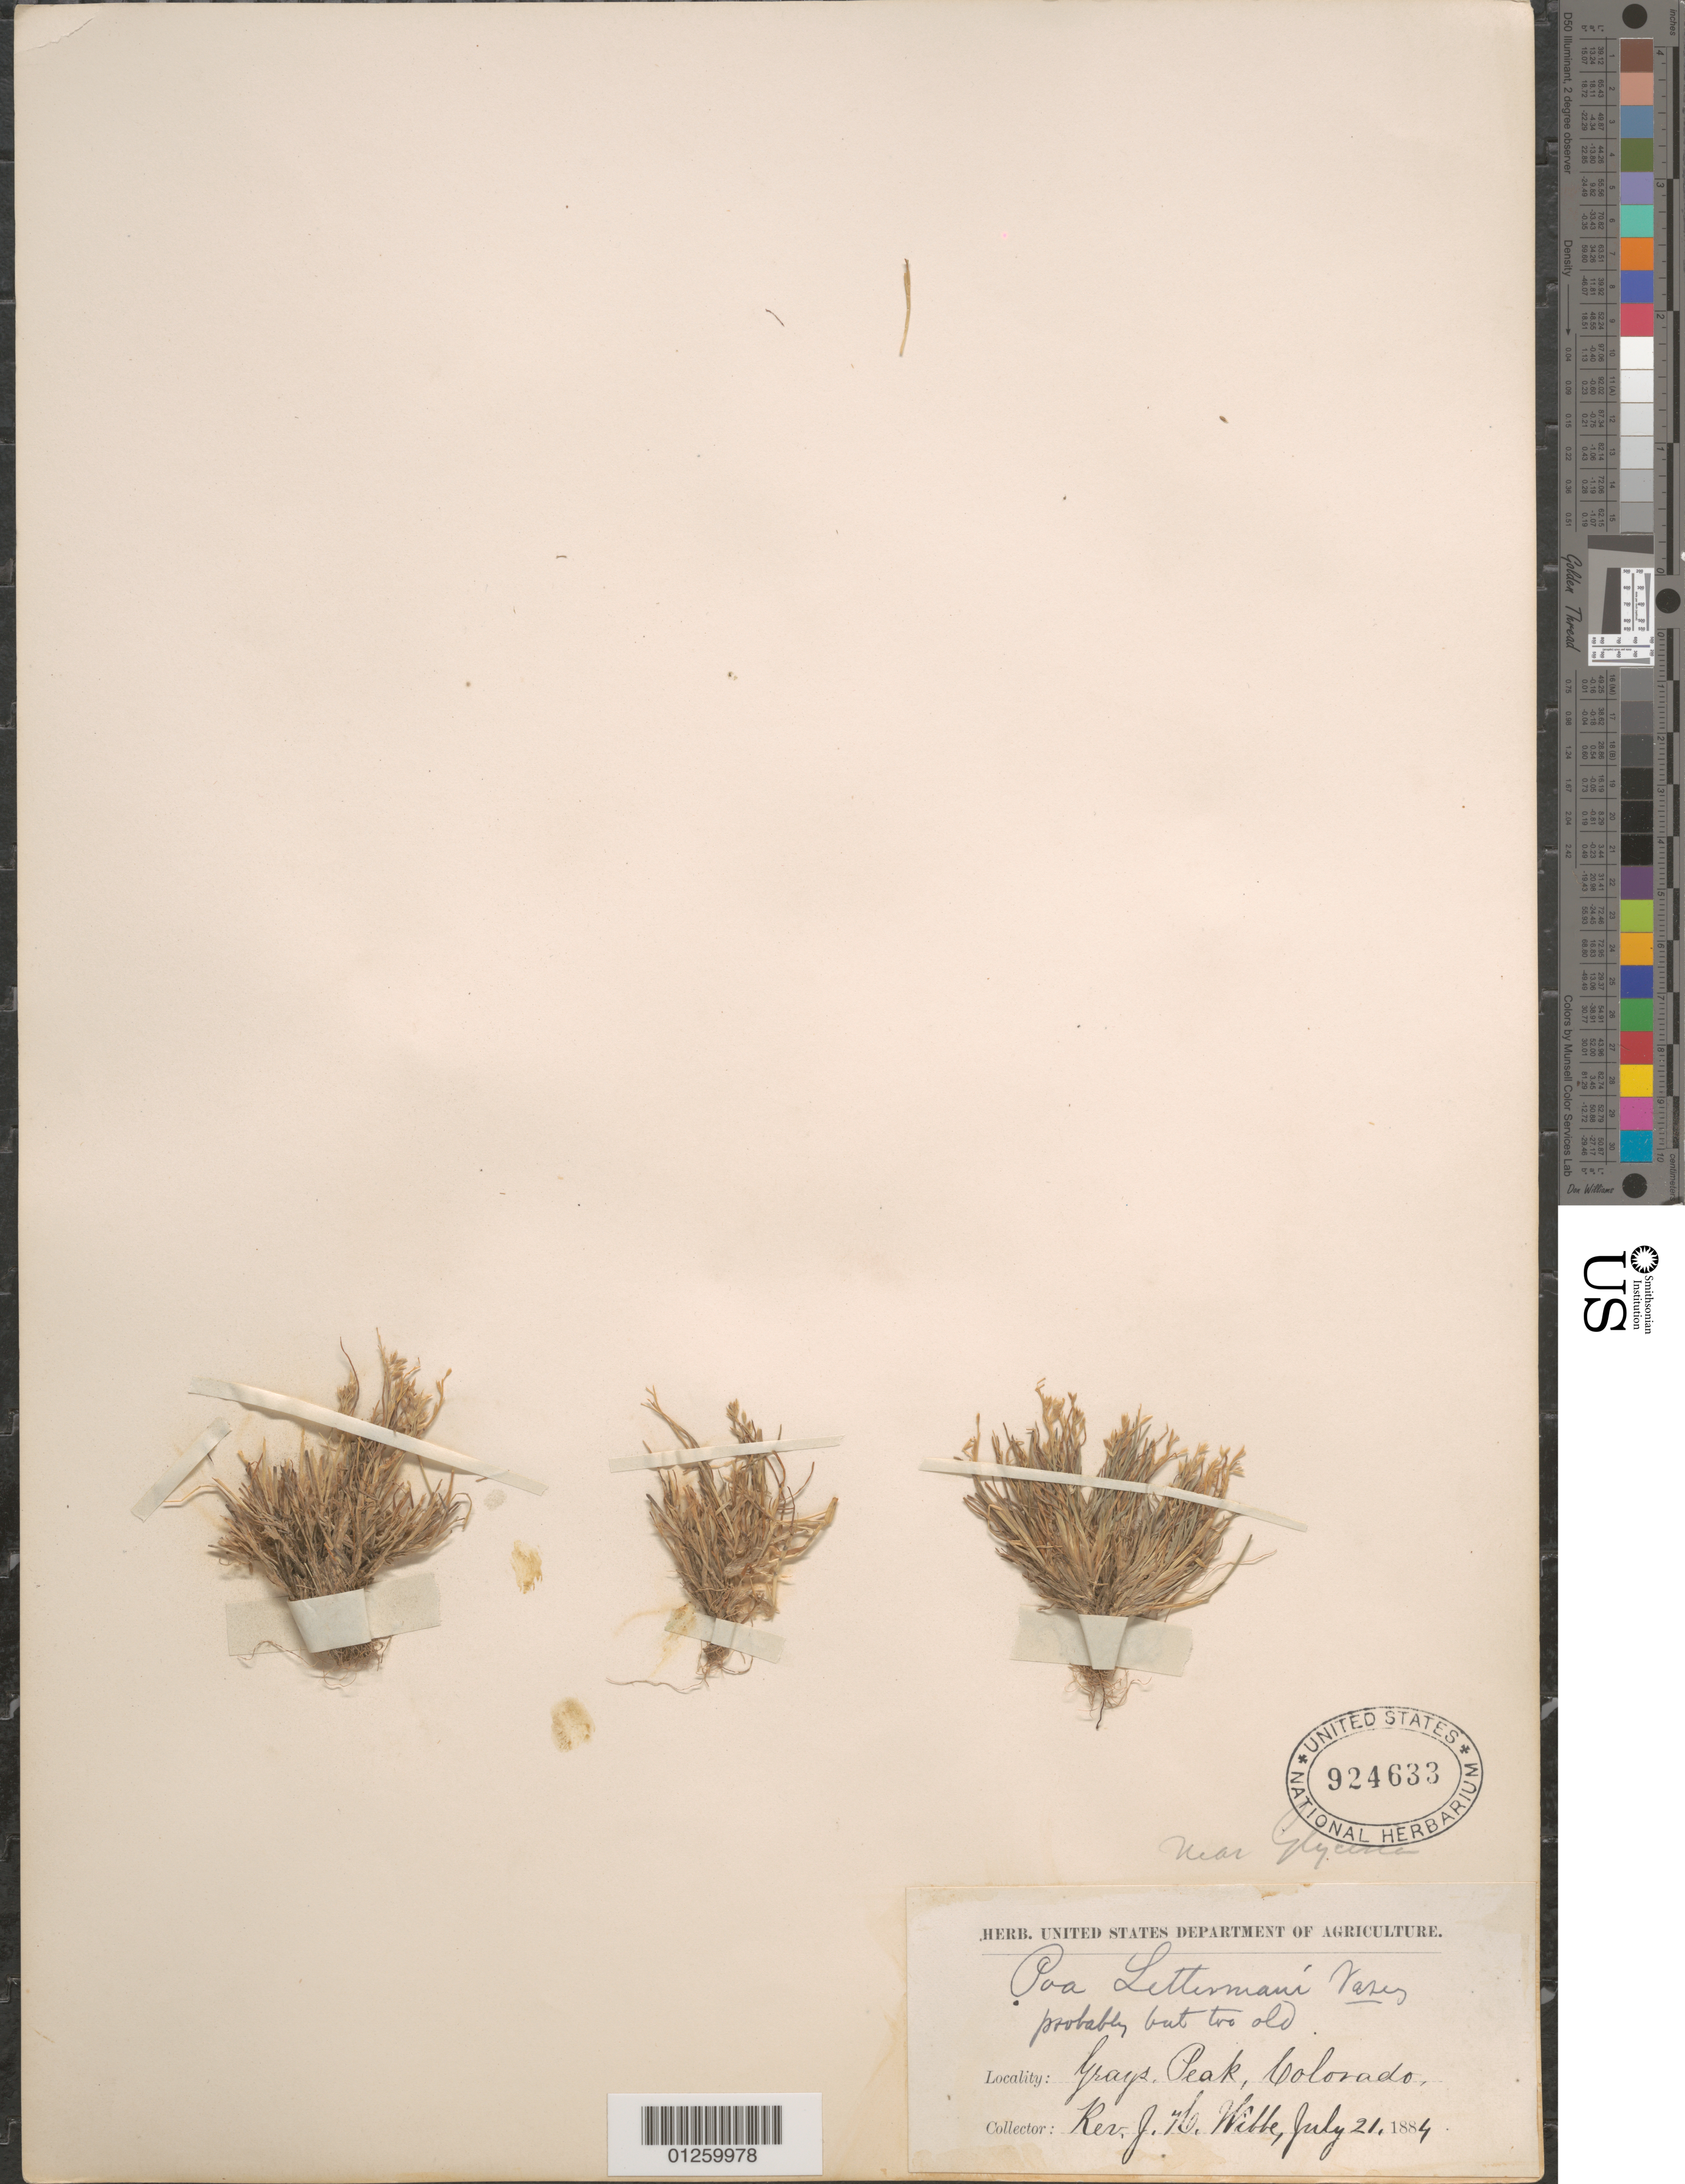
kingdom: Plantae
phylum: Tracheophyta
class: Liliopsida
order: Poales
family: Poaceae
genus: Poa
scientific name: Poa lettermanii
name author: Vasey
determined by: Soreng, Robert J., Research Associate (BOT), Smithsonian Institution - National Museum of Natural History (UNITED STATES)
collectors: J. Wibbe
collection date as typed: July 21, 1884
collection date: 1884-07-21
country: United States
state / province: Colorado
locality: no primary coll number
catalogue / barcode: US 924633